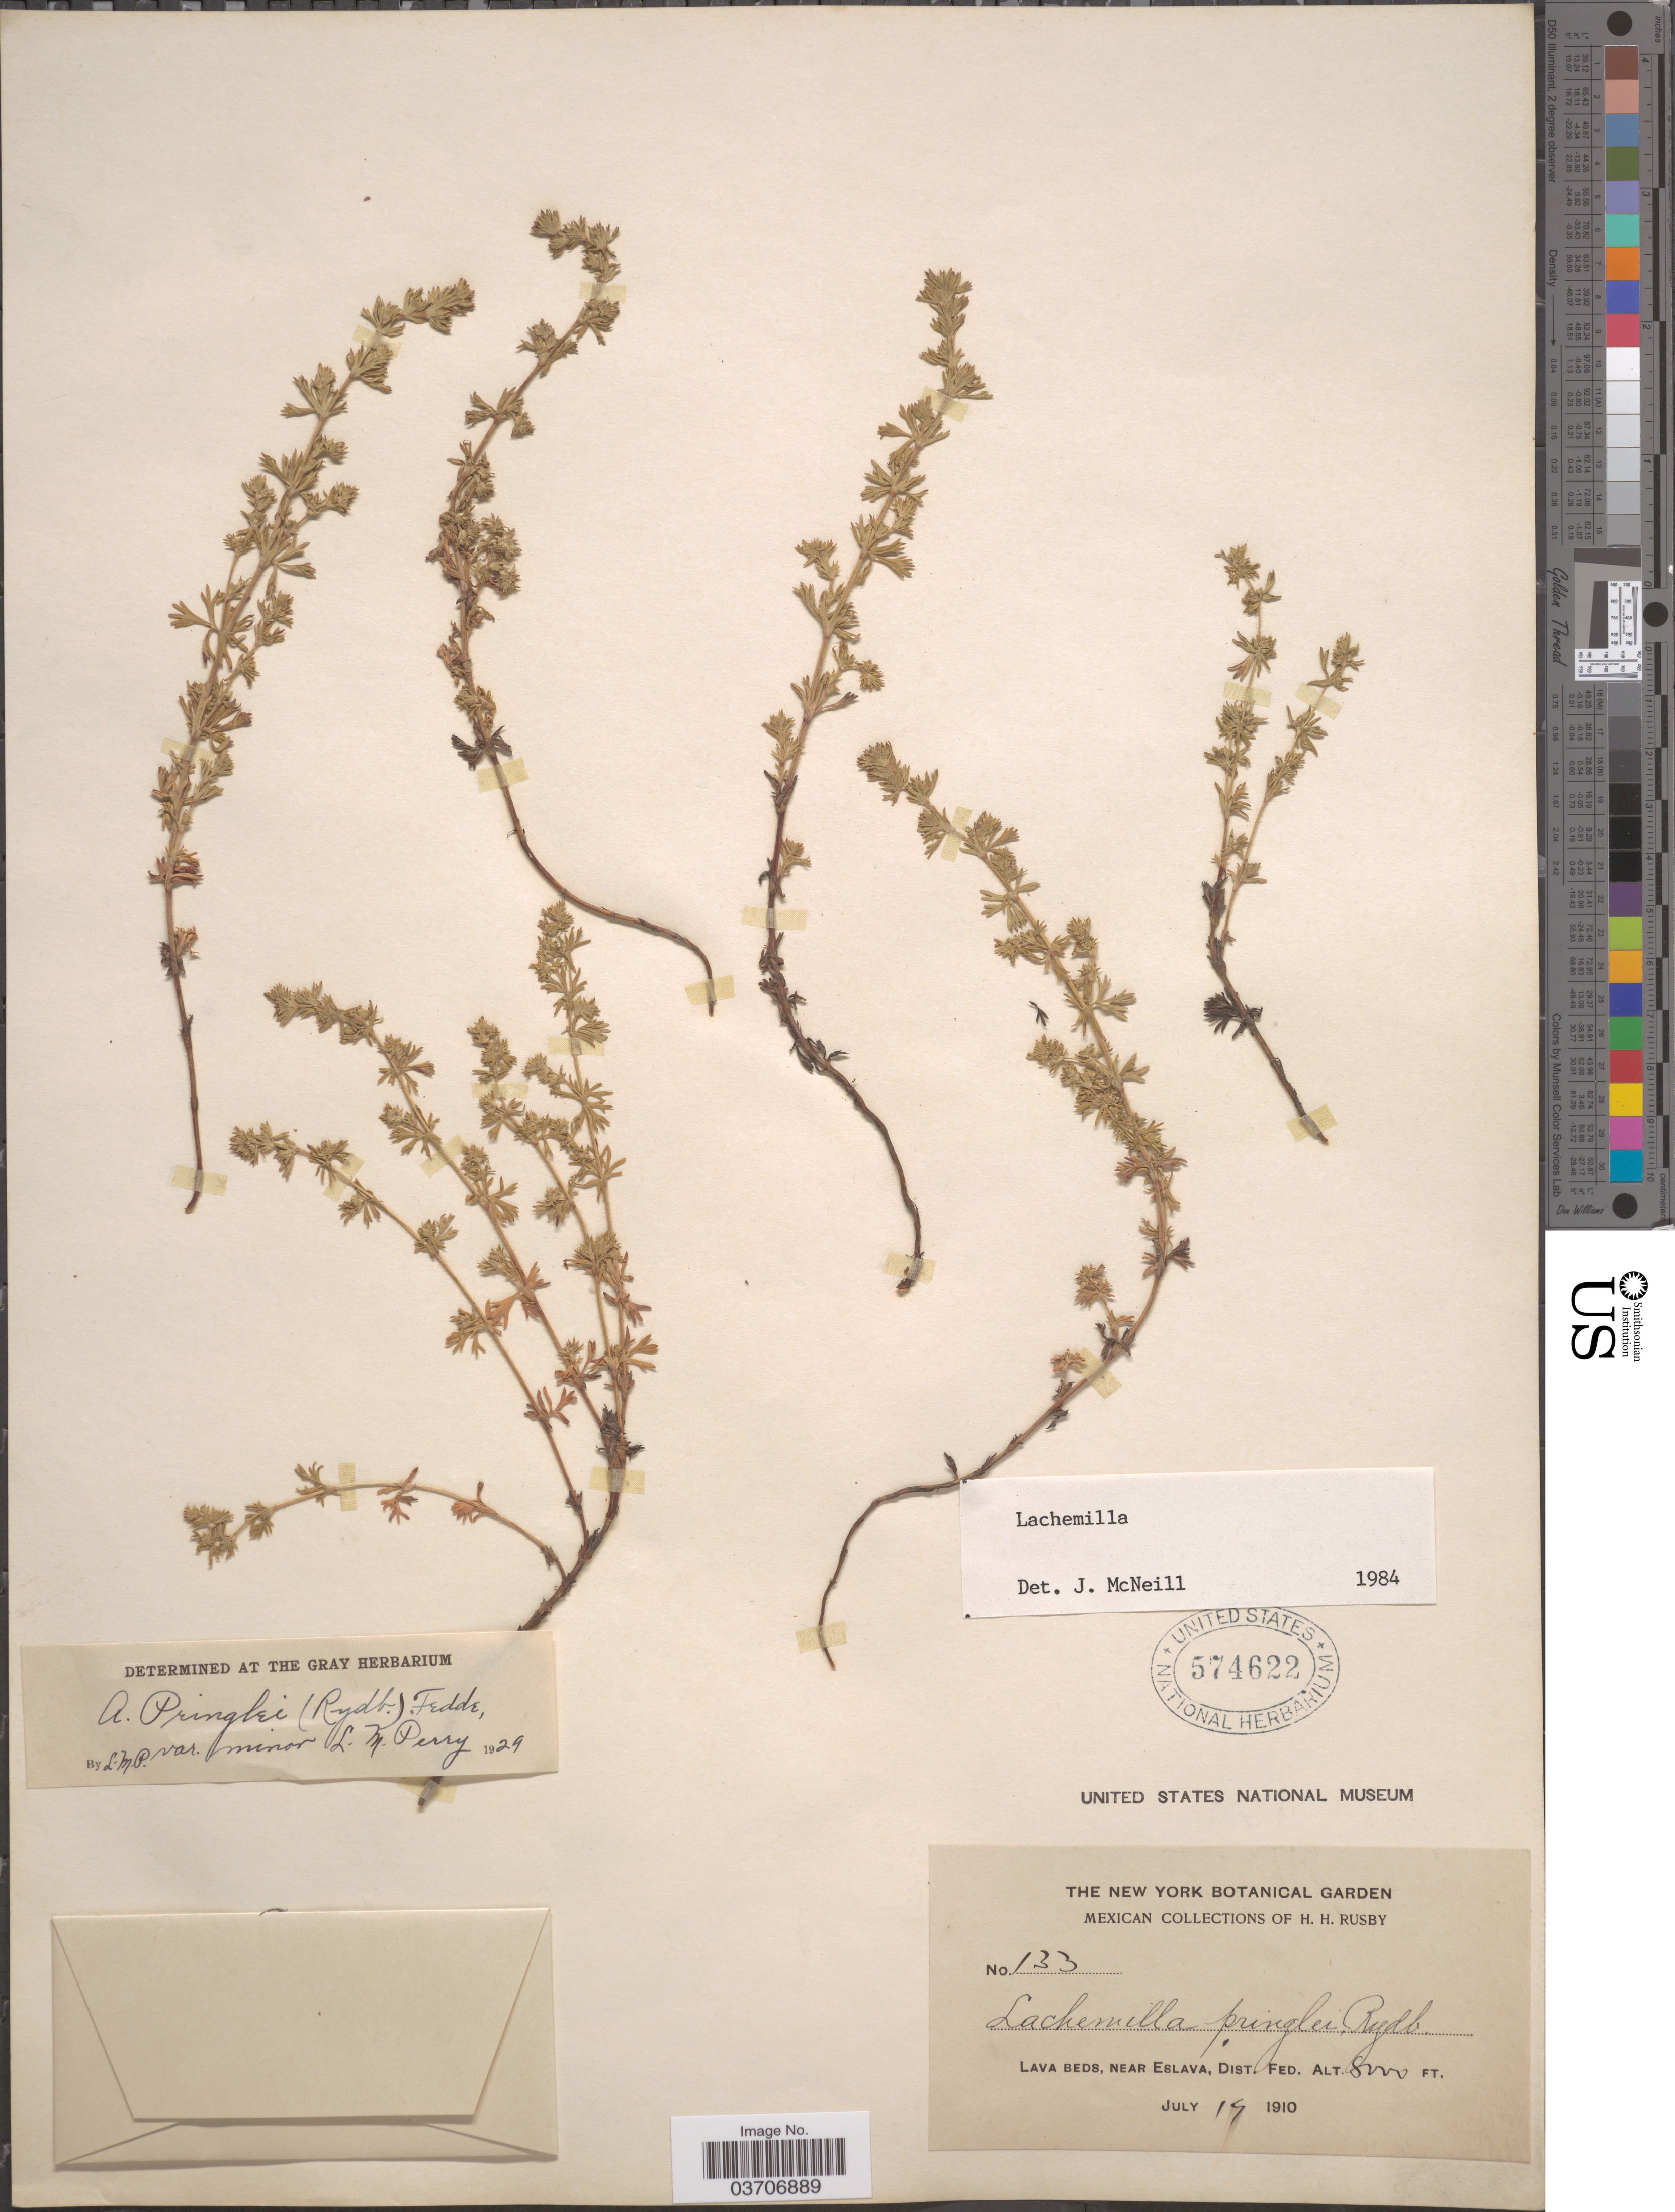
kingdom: Plantae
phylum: Tracheophyta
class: Magnoliopsida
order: Rosales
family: Rosaceae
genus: Lachemilla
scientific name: Lachemilla sp.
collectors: H. H. Rusby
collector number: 133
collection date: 1910-07-19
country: Mexico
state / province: Distrito Federal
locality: Lava beds, near Eslava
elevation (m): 2438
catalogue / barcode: US 574622